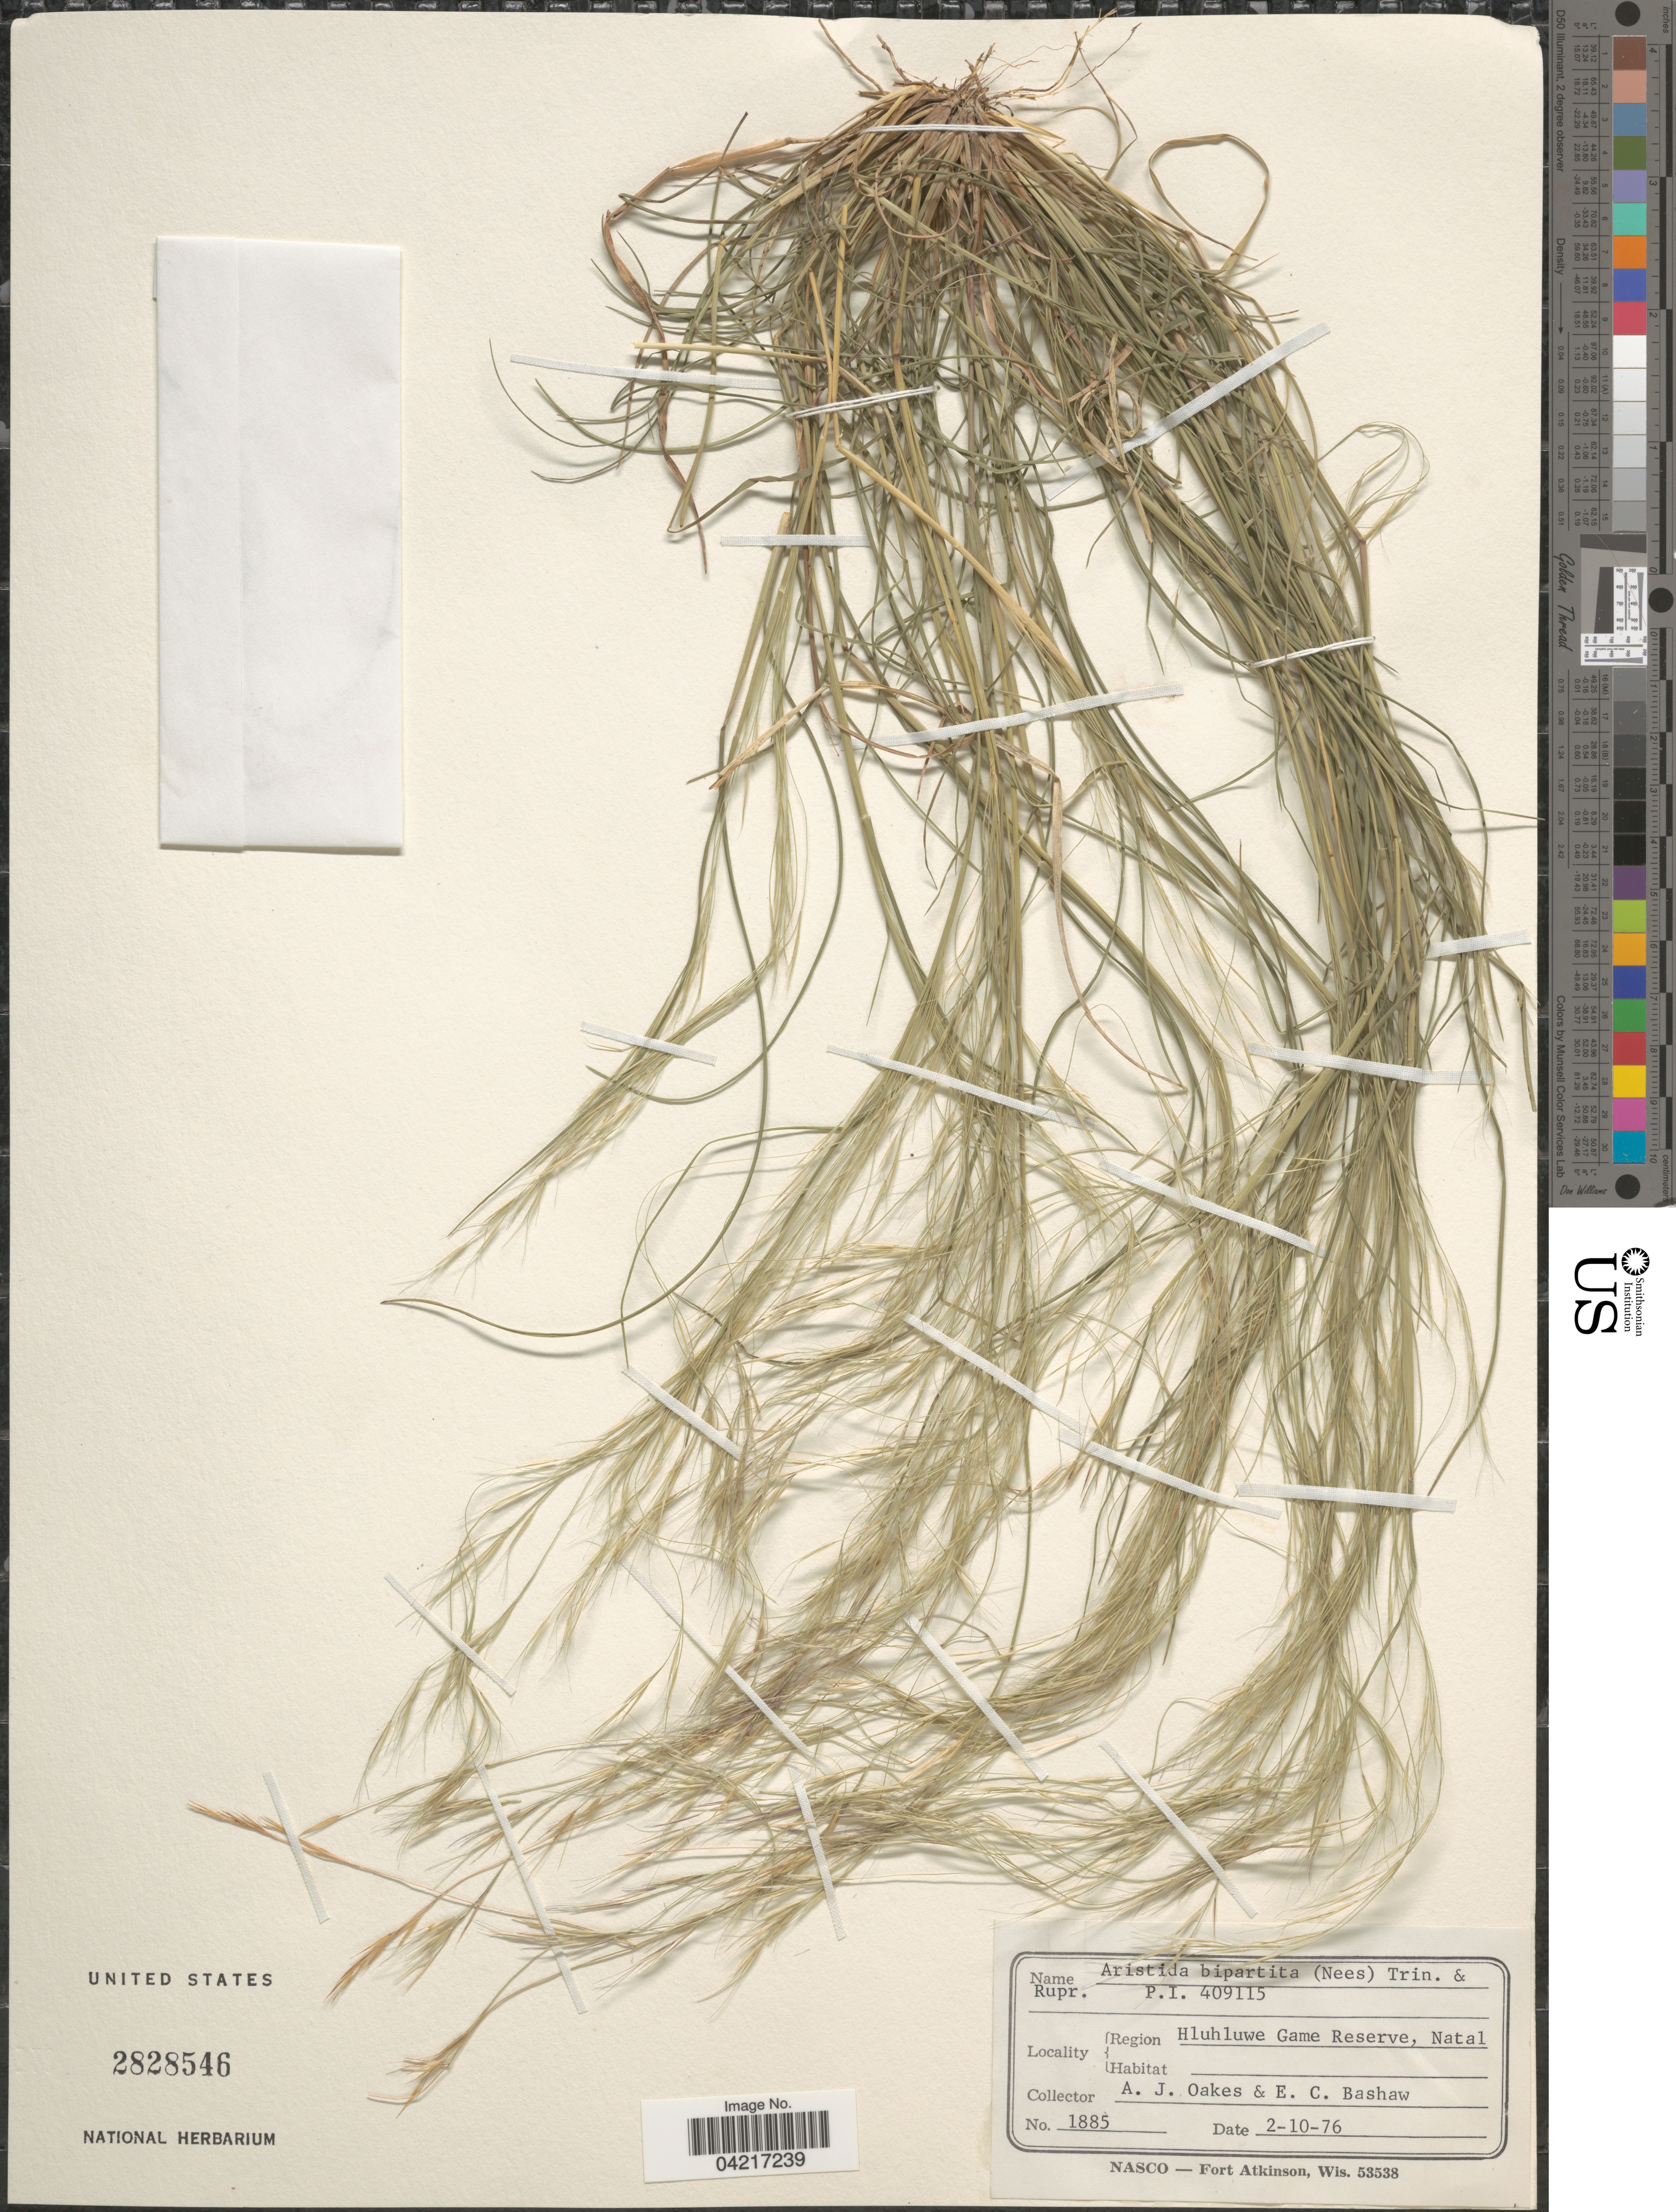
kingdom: Plantae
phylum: Tracheophyta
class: Liliopsida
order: Poales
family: Poaceae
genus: Aristida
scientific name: Aristida bipartita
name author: (Nees) Trin. & Rupr.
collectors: A. Oakes & E. Bashaw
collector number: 1885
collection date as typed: Transcribed d/m/y: 2/10/76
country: South Africa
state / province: KwaZulu-Natal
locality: Region Hluhluwe Game Reserve, Natal.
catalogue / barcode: US 2828546